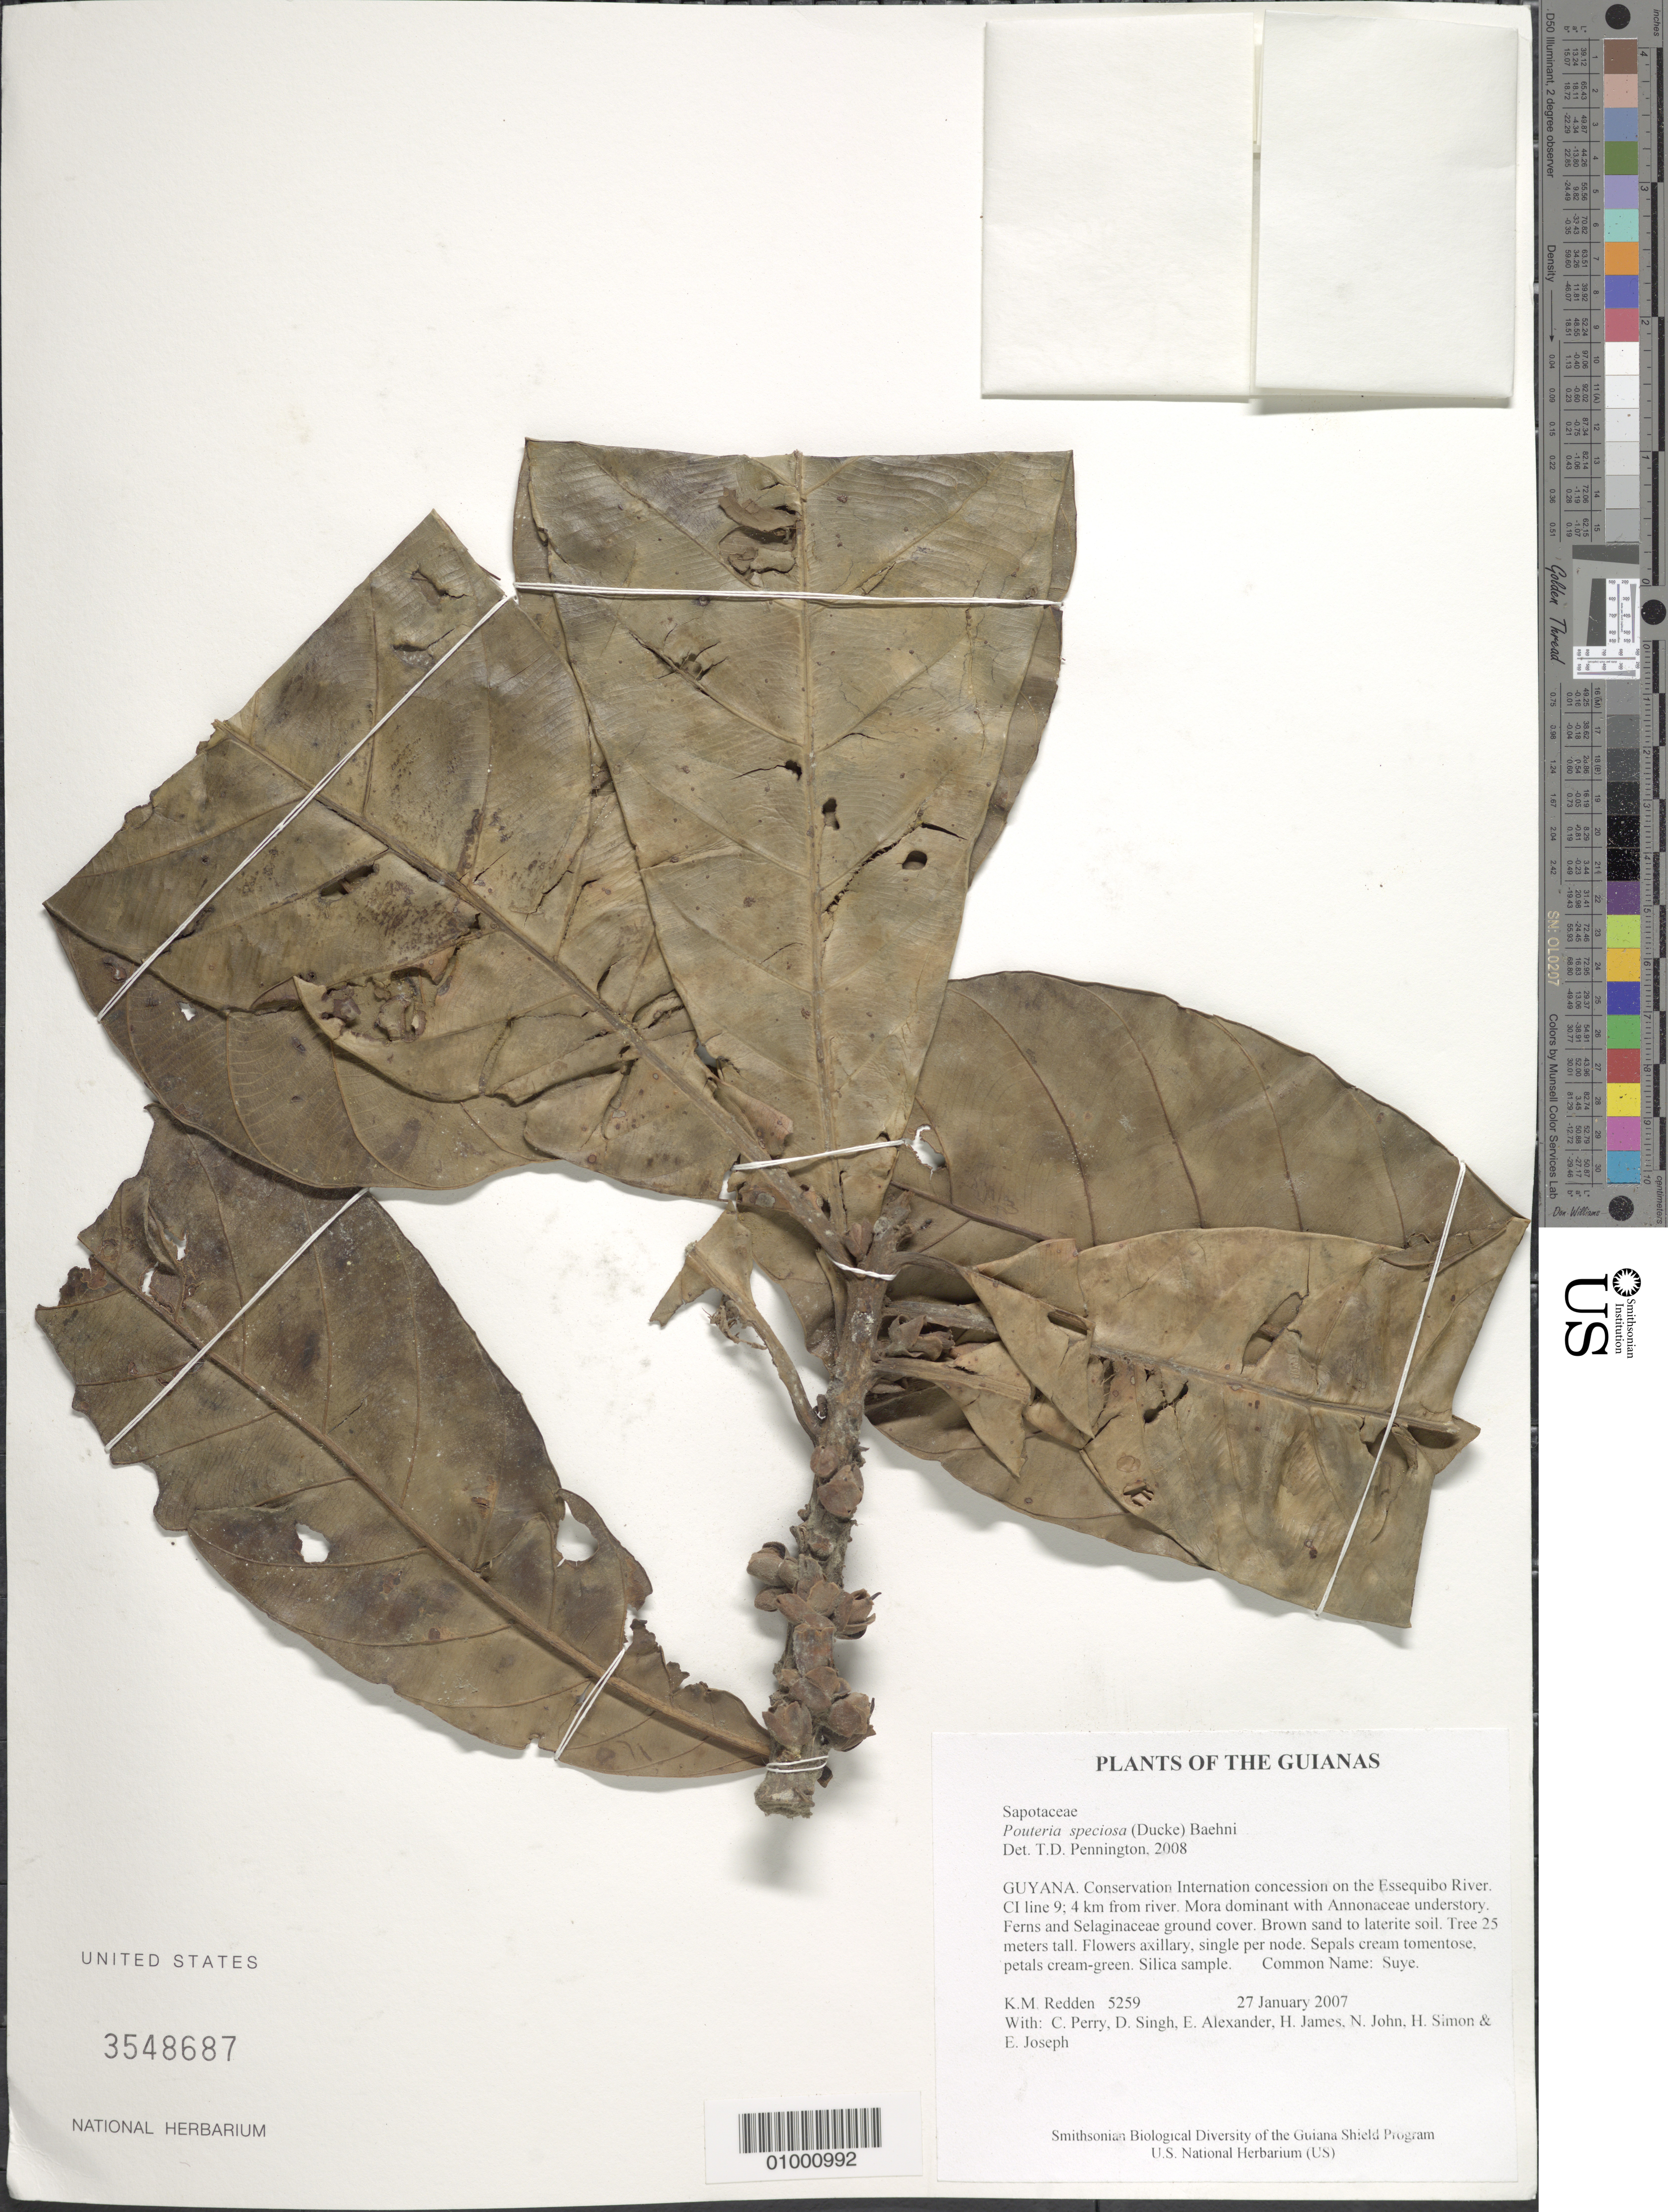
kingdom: Plantae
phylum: Tracheophyta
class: Magnoliopsida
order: Ericales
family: Sapotaceae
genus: Pouteria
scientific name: Pouteria speciosa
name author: (Ducke) Baehni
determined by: Pennington, T. D., (K)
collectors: K. M. Redden, C. Perry, D. Singh, E. Alexander, H. James, N. John, H. Simon & E. Joseph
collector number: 5259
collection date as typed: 27 January 2007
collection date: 2007-01-27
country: Guyana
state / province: U. Takutu-U. Essequibo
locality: Conservation International concession on the Essequibo River. CI line 9; 4 km from river.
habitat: Mora dominant with Annonaceae understory. Ferns and Selaginaceae ground cover. Brown sand to laterite soil.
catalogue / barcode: US 3548687